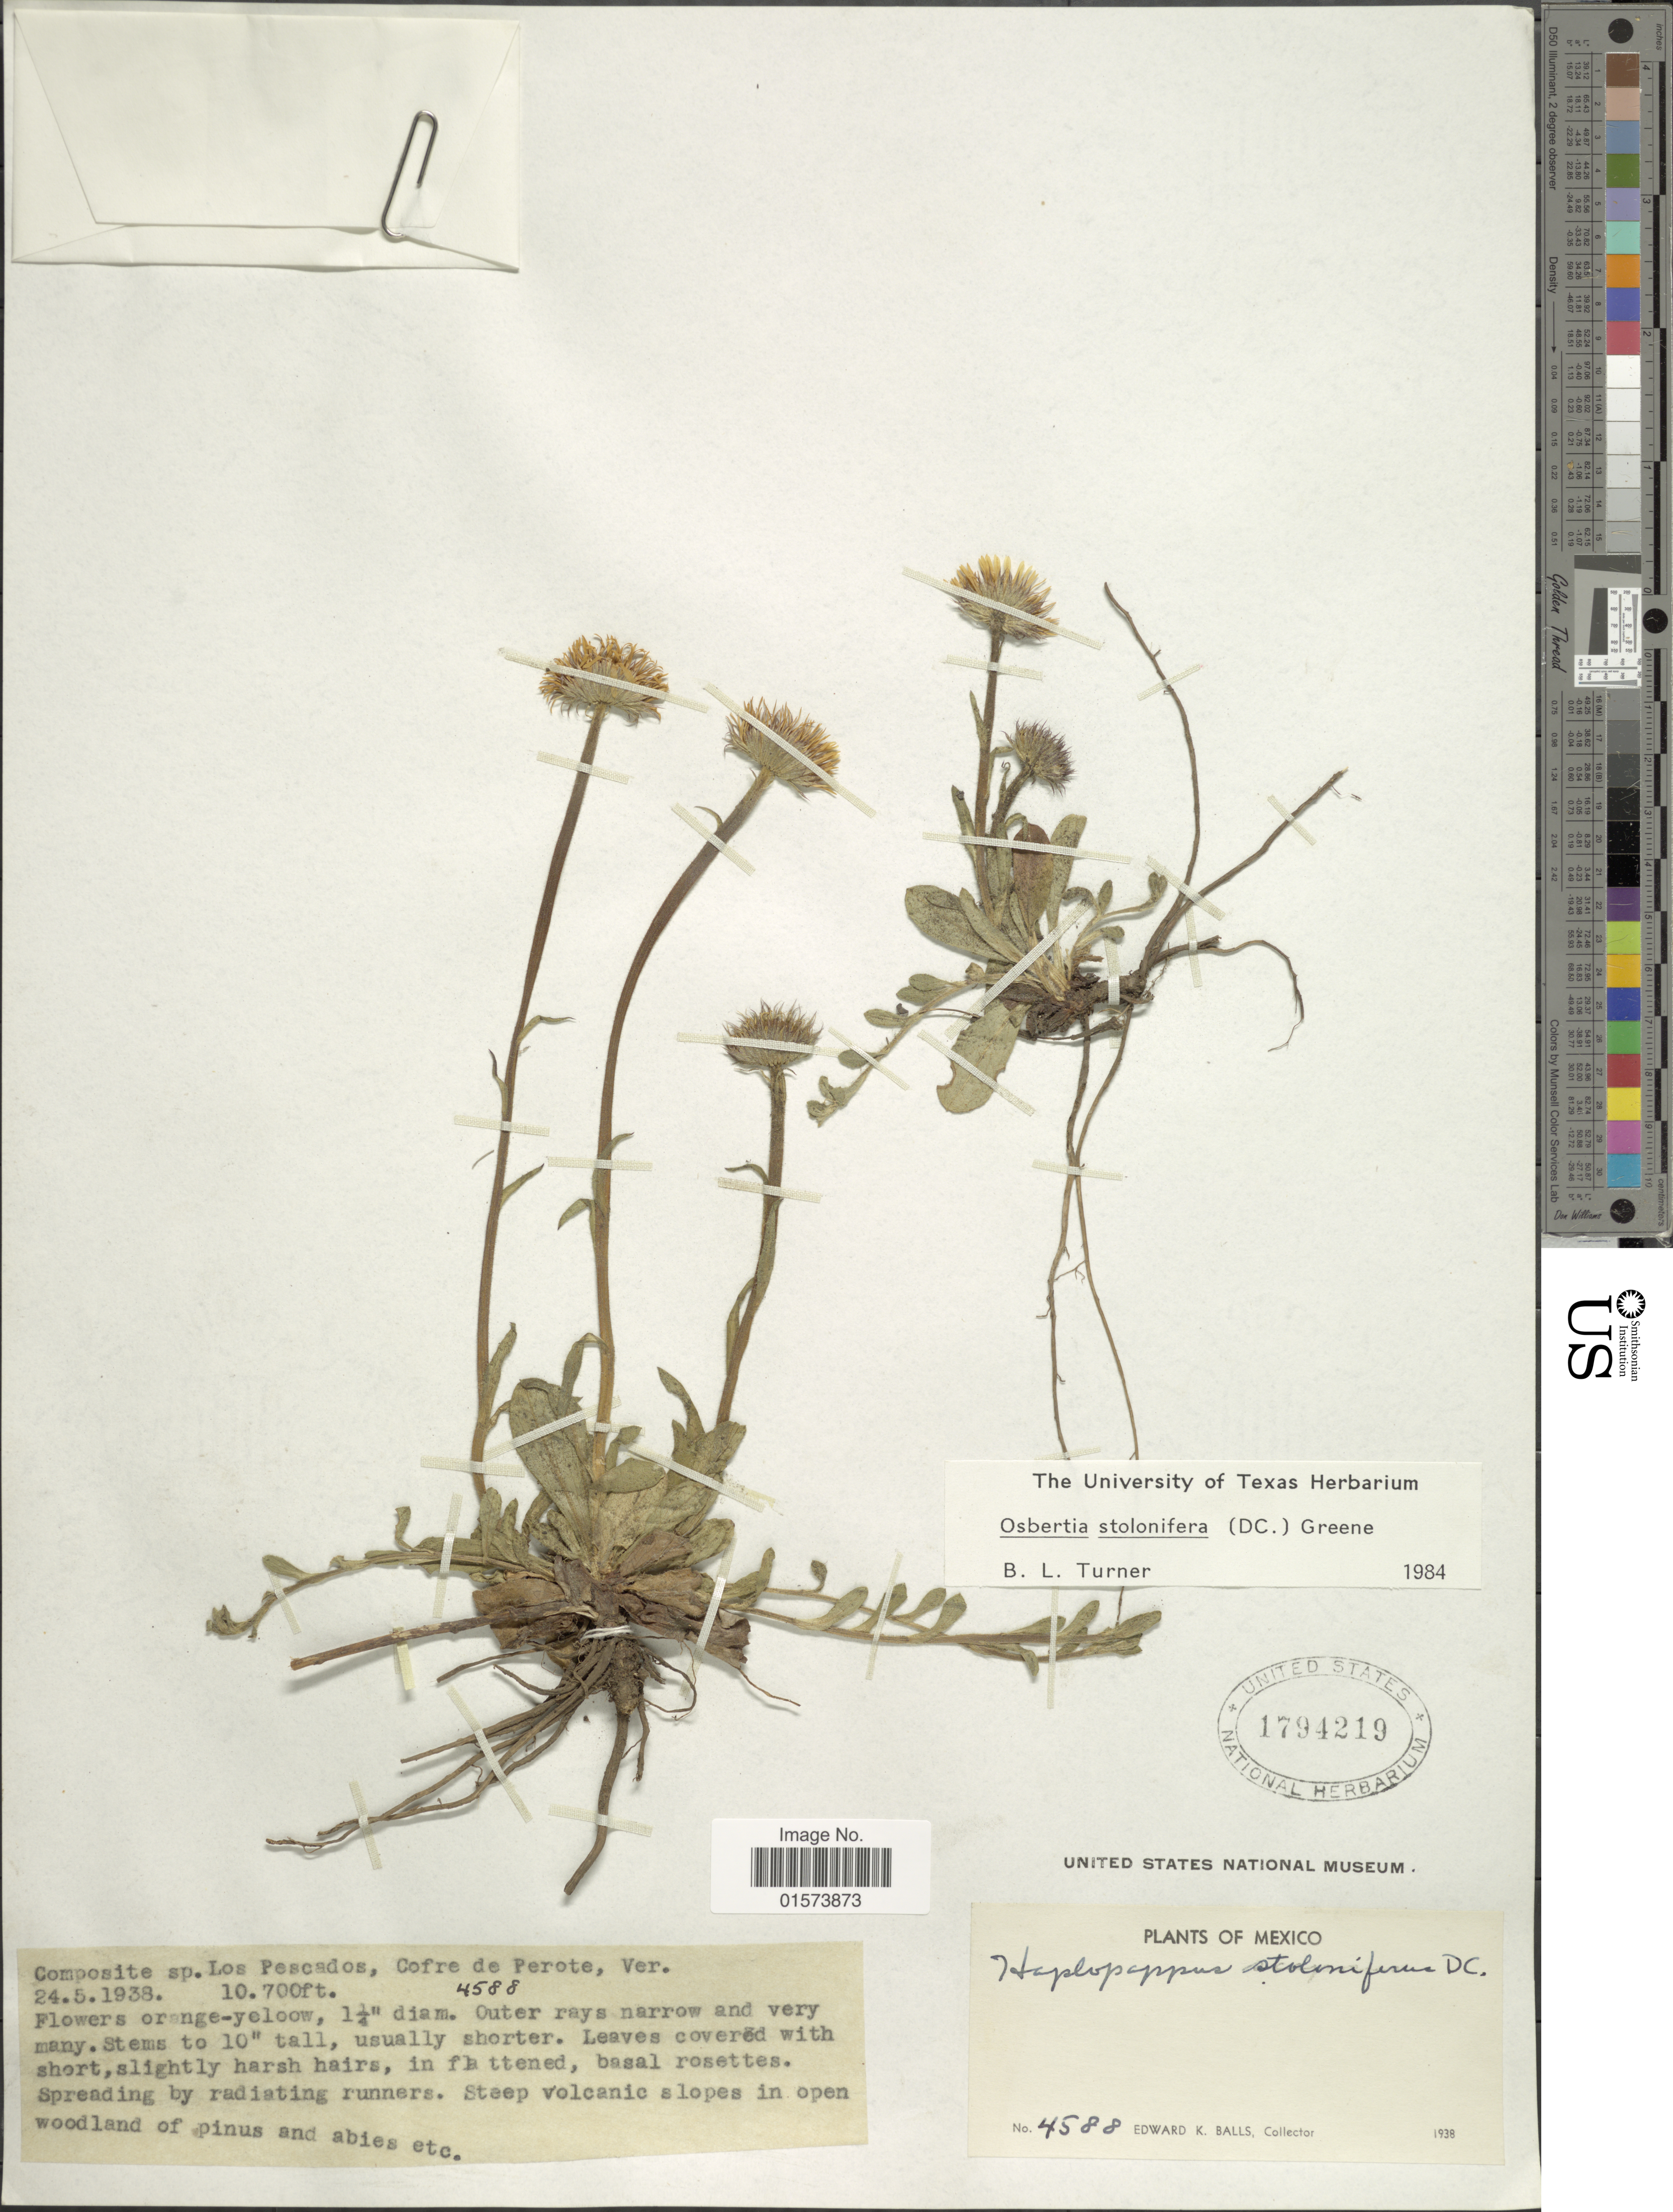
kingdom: Plantae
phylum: Tracheophyta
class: Magnoliopsida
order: Asterales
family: Asteraceae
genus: Osbertia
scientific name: Osbertia stolonifera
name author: (DC.) Greene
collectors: E. K. Balls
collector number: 4588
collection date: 1938-05-24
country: Mexico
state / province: Veracruz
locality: Los Pescados, Cordre de Peropte, steep volcanic slopes in open woodland of pinuis and abies etc.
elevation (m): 3261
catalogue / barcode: US 1794219